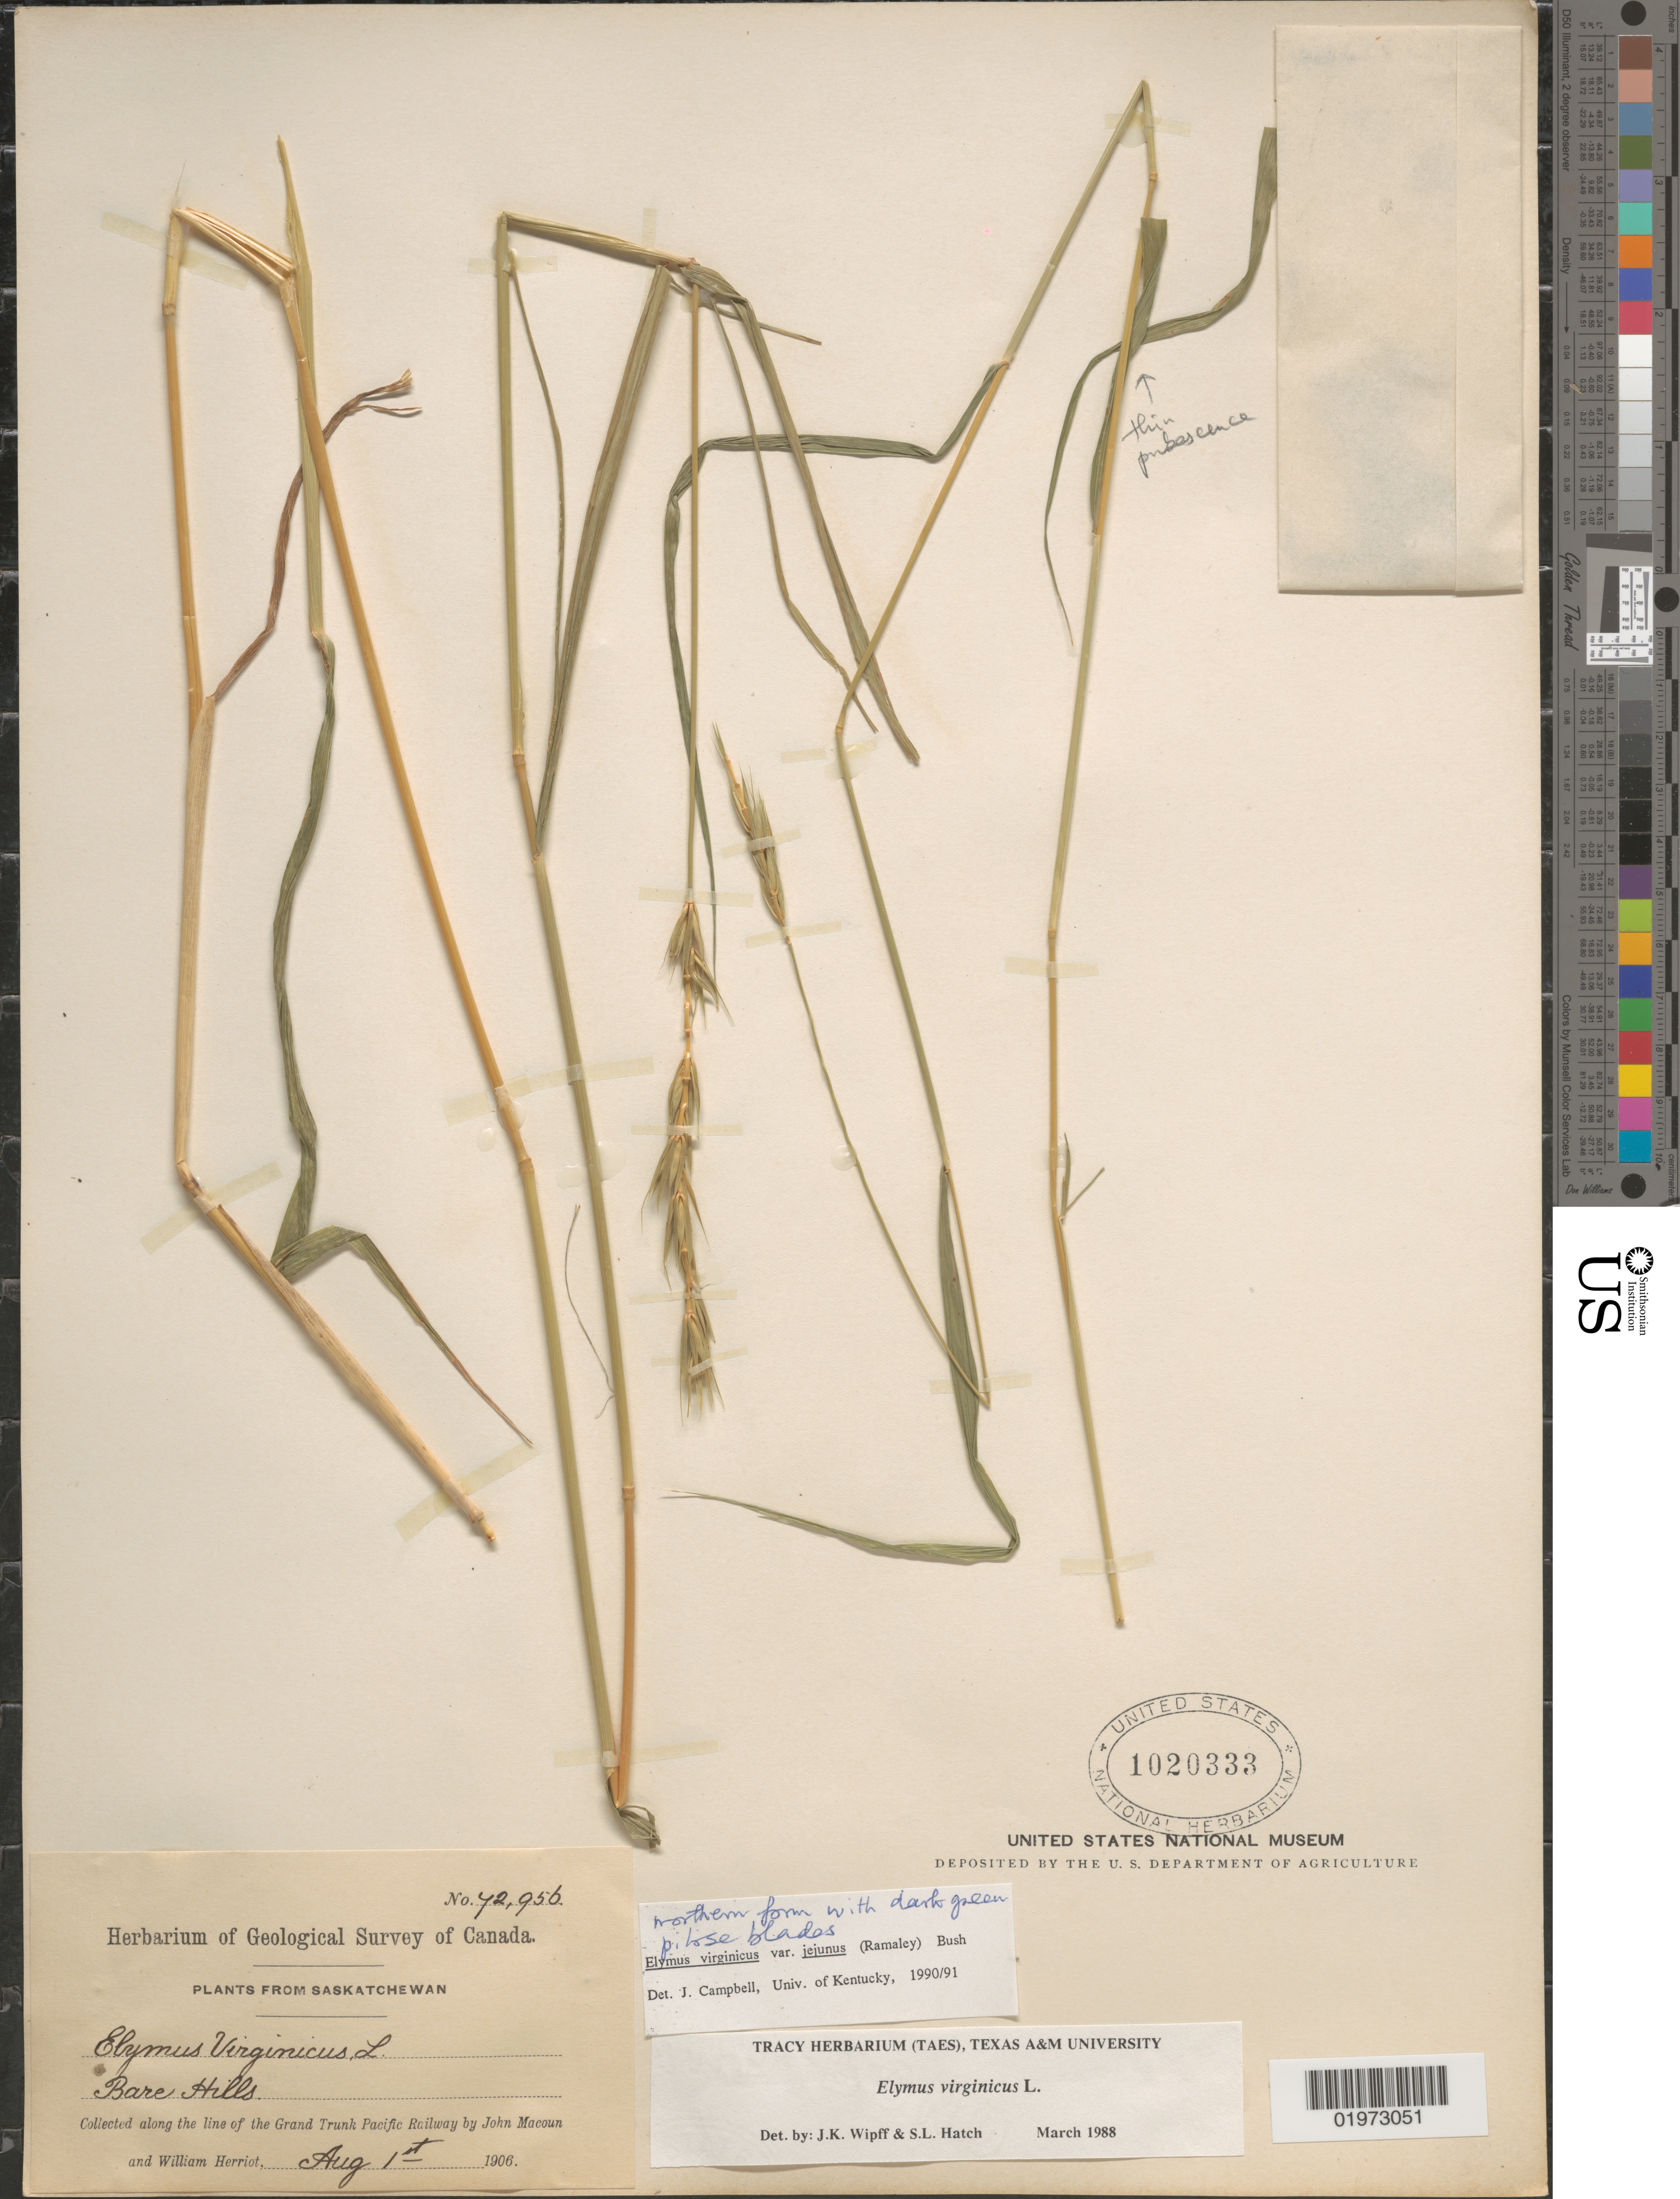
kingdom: Plantae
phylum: Tracheophyta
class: Liliopsida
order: Poales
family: Poaceae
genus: Elymus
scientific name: Elymus virginicus var. virginicus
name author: L.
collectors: J. Macoun & W. Herriot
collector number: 42956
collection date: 1906-08-01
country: Canada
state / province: Saskatchewan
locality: Geological Survey of Canada. Saskatchewan. Bare Hills. Along the line of the Grand Trunk Pacific Railway.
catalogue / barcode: US 1020333